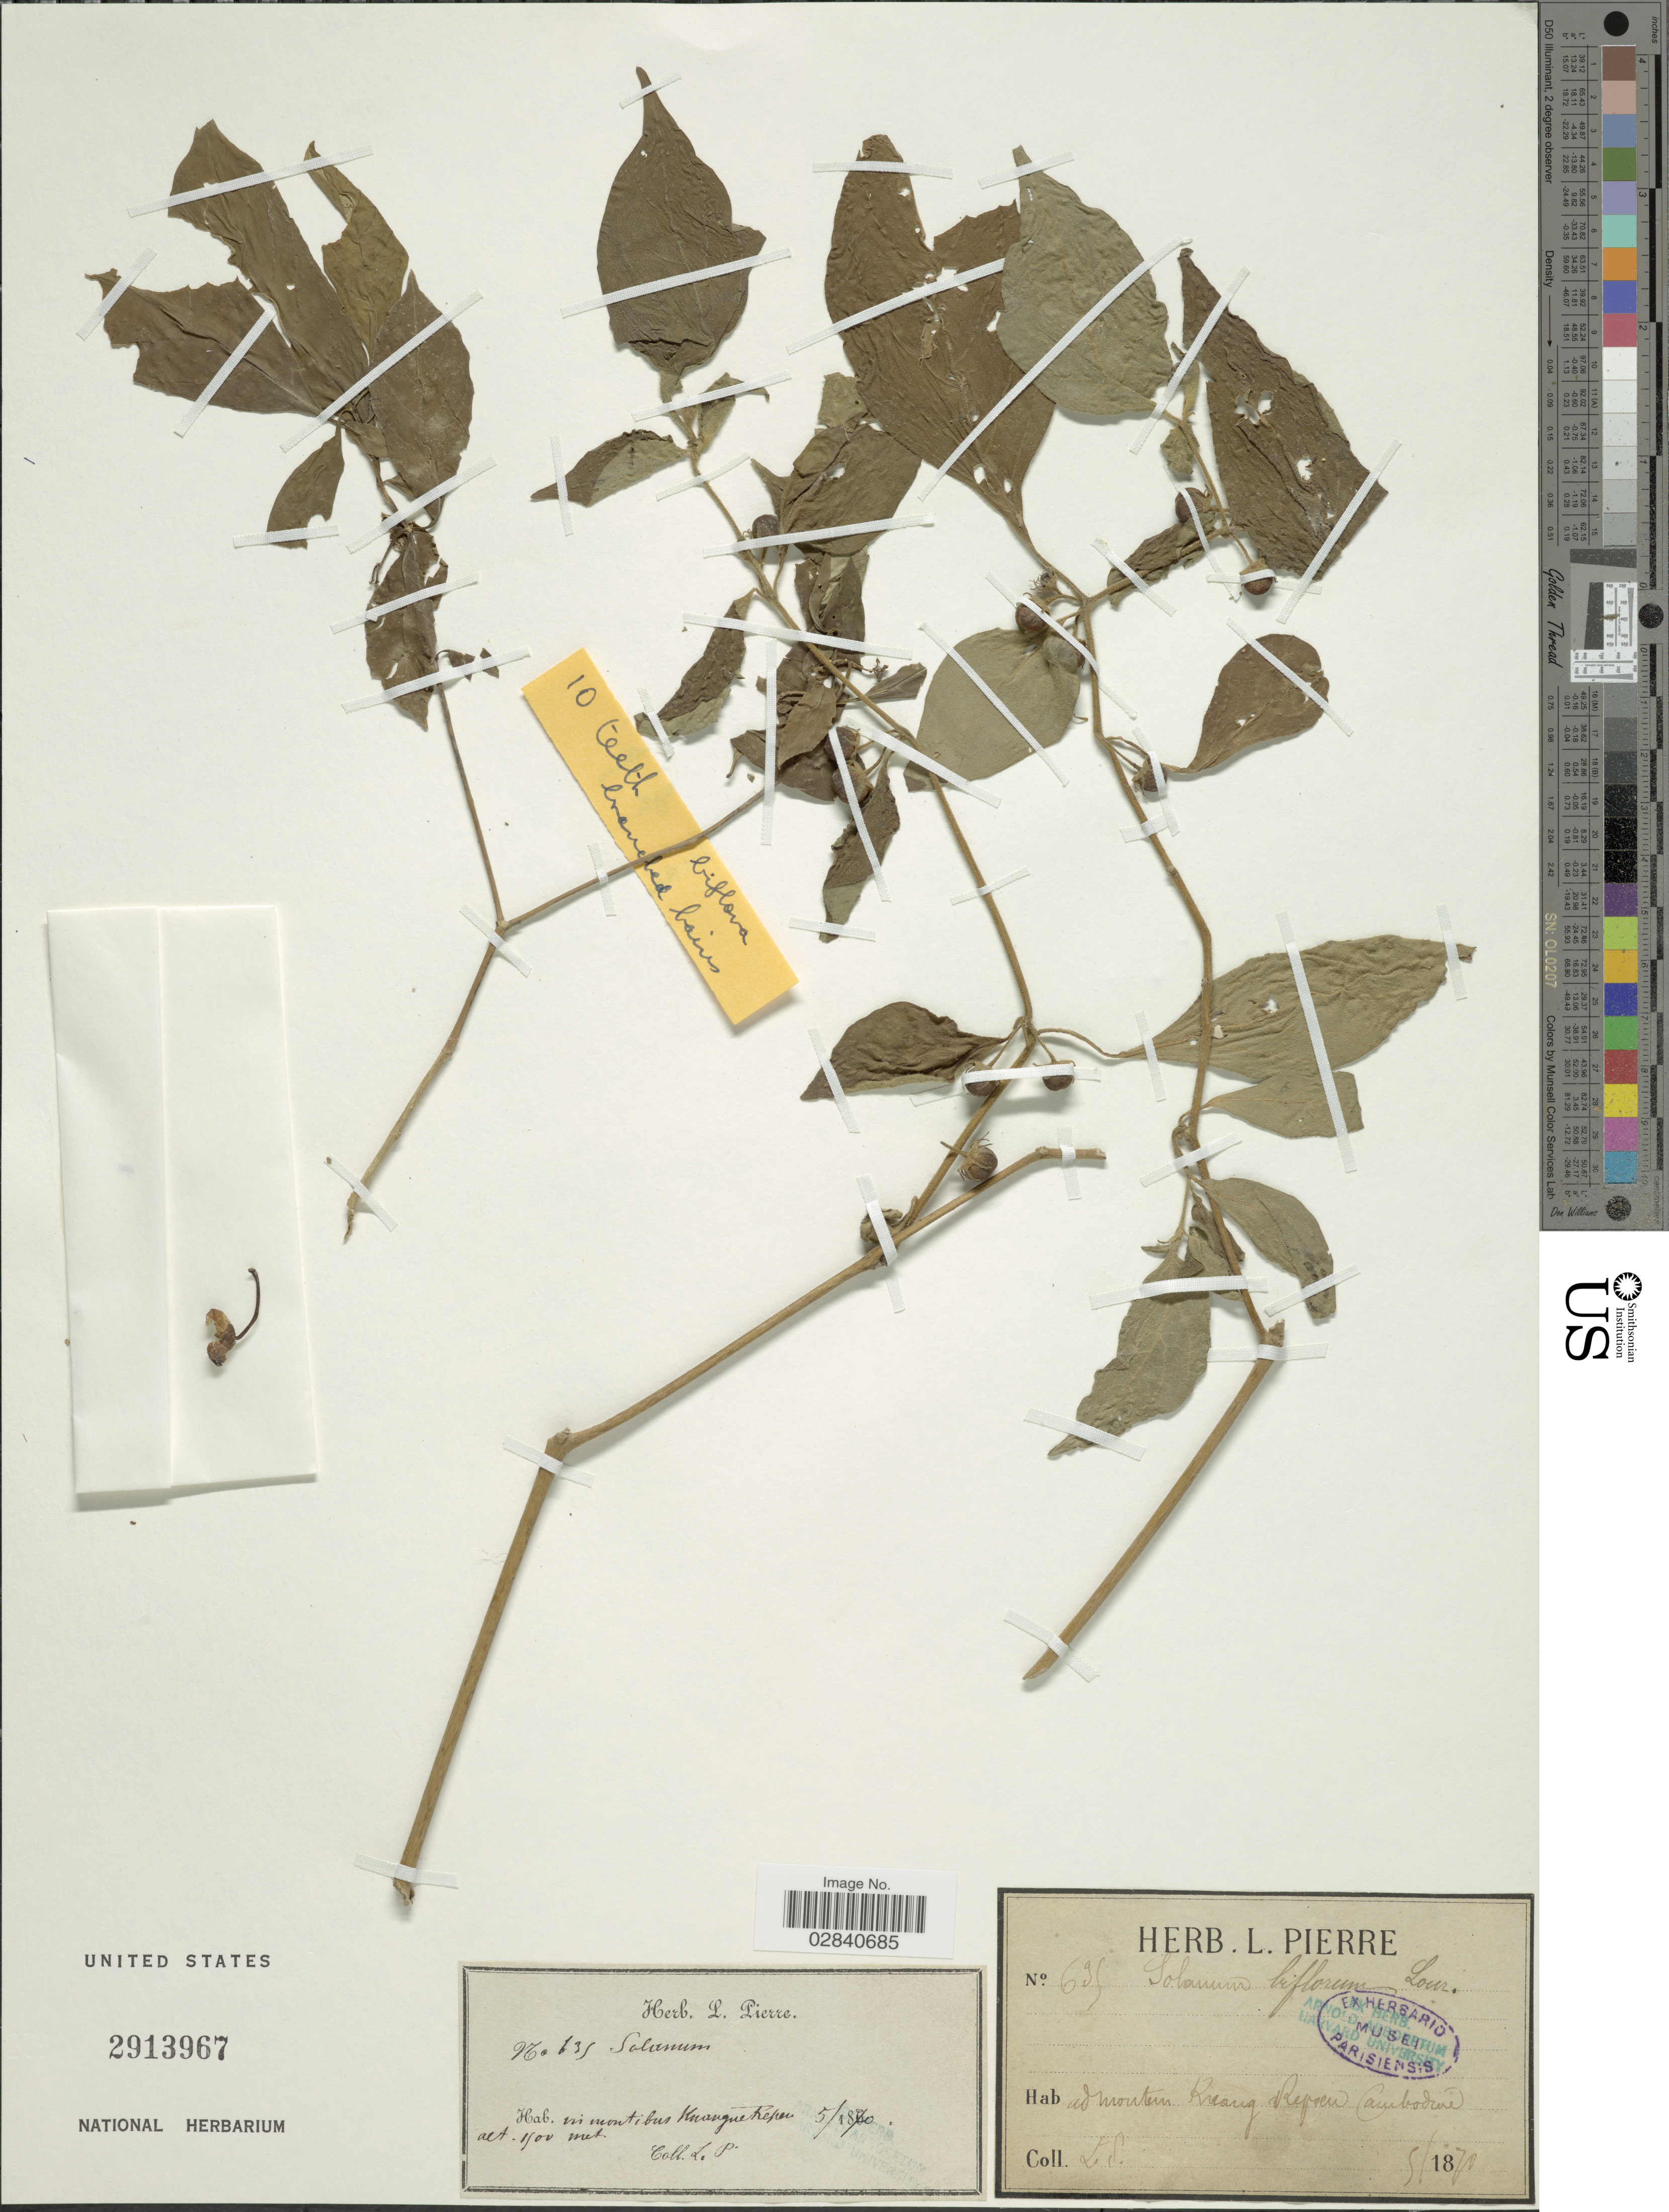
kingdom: Plantae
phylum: Tracheophyta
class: Magnoliopsida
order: Solanales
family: Solanaceae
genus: Lycianthes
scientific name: Lycianthes biflora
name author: (Lour.) Bitter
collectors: L. Pierre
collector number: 635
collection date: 1870-05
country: Cambodia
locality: In montibus Krangue Repeu.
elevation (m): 1500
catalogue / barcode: US 2913967